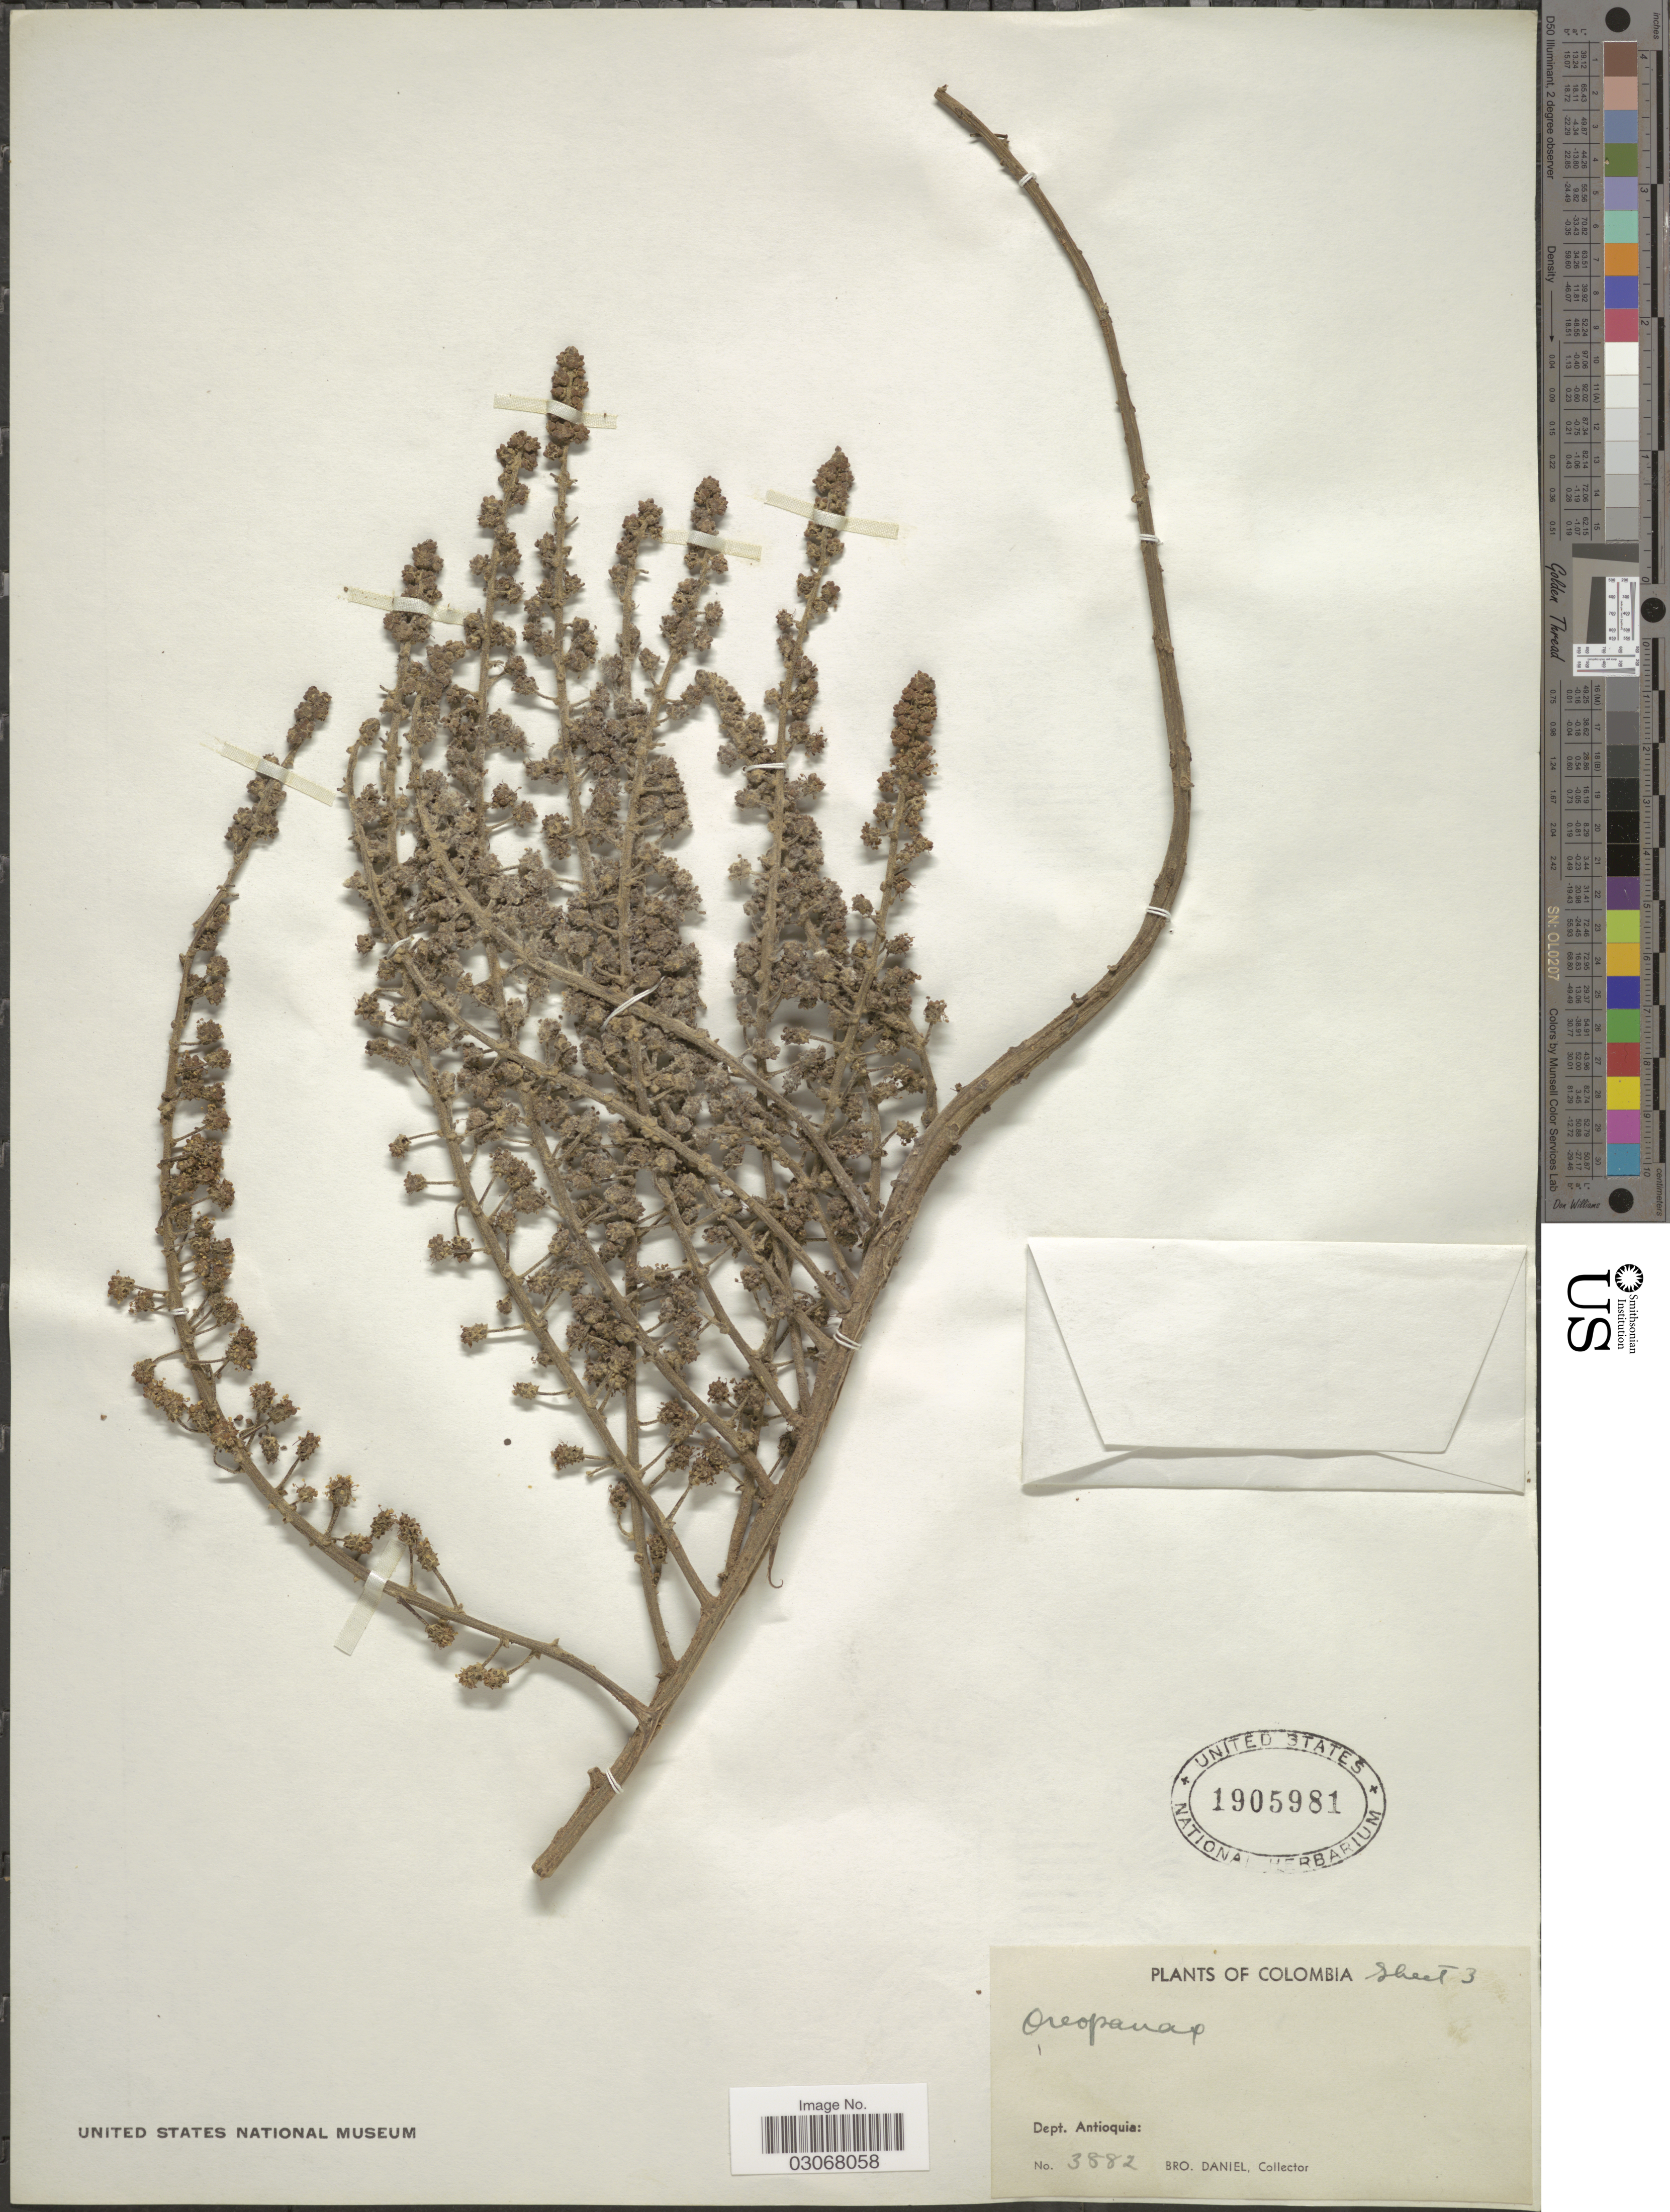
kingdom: Plantae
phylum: Tracheophyta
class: Magnoliopsida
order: Apiales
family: Araliaceae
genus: Oreopanax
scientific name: Oreopanax obtusilobus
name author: (Willd. ex Schult.) Decne. & Planch.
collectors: Bro. Daniel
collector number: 3882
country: Colombia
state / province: Antioquia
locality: Dept. Antioquia.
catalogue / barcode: US 1905981